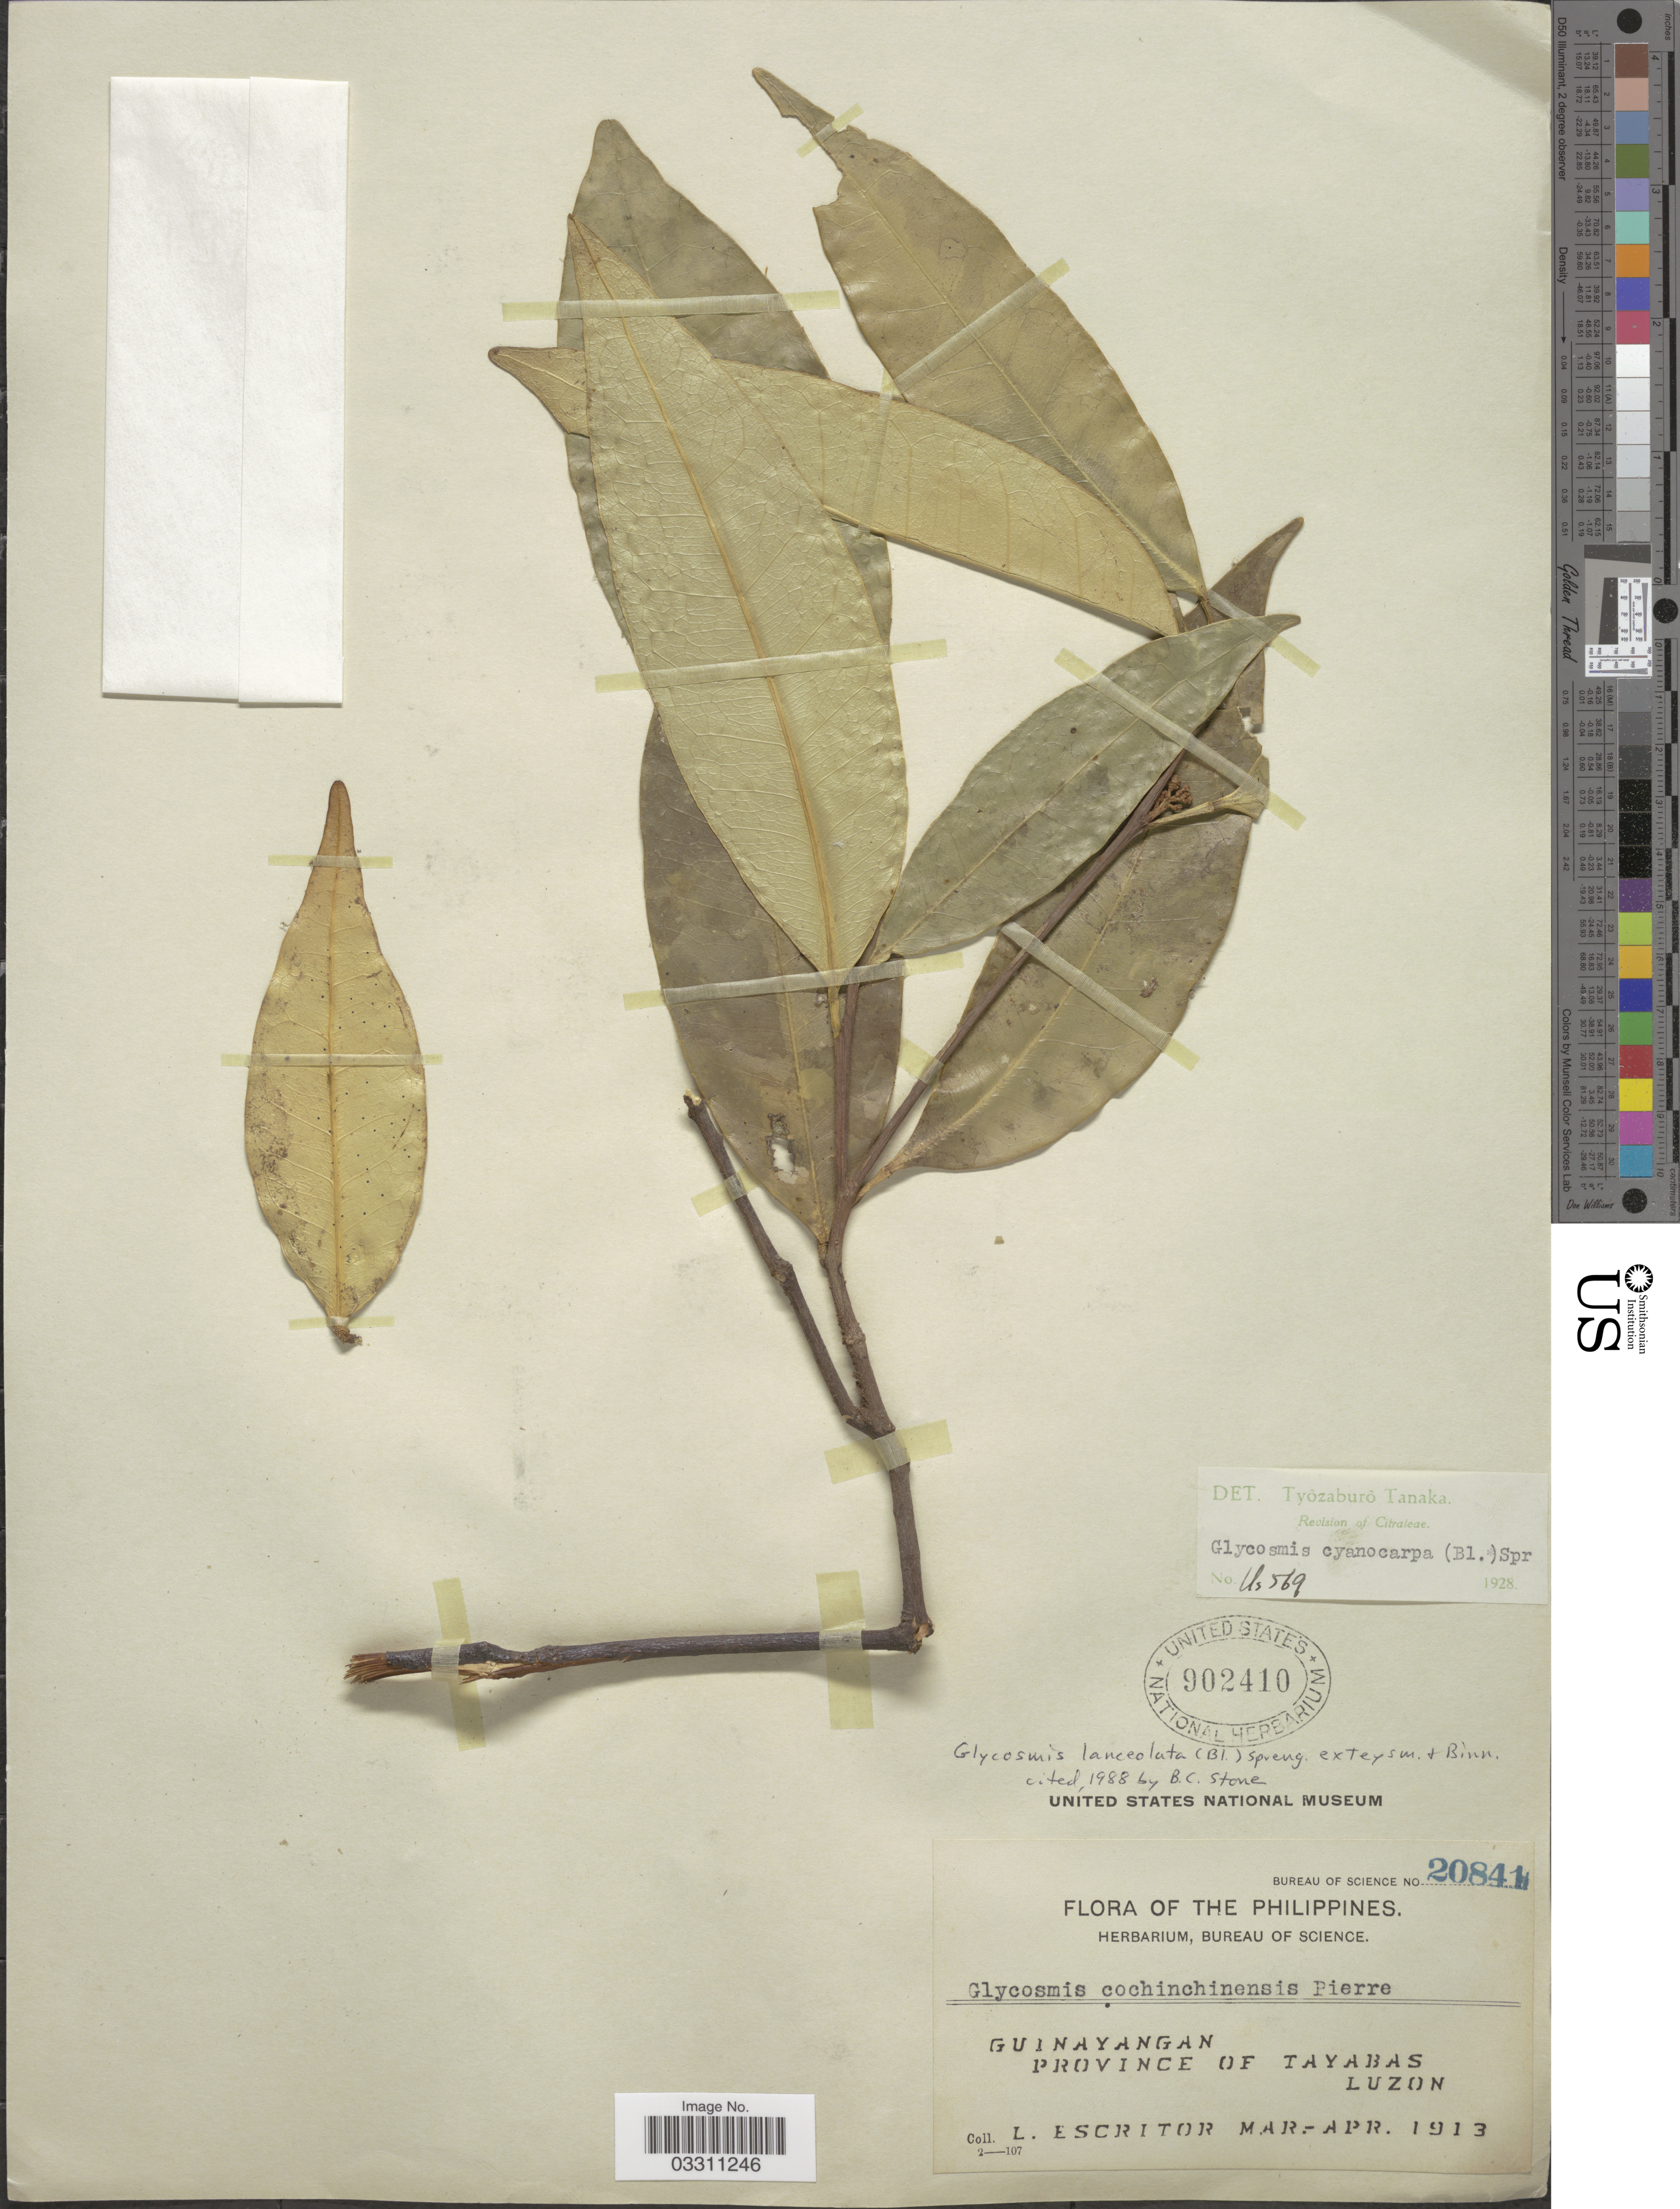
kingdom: Plantae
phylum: Tracheophyta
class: Magnoliopsida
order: Sapindales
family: Rutaceae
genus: Glycosmis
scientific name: Glycosmis lanceolata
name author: (Blume) Spreng. ex Teysm. & Binn.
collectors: L. Escritor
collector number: Bureau of Science 20841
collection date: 1913-03/1913-04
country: Philippines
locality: Guinayangan. Province of Tayabas. Luzon.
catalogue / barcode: US 902410